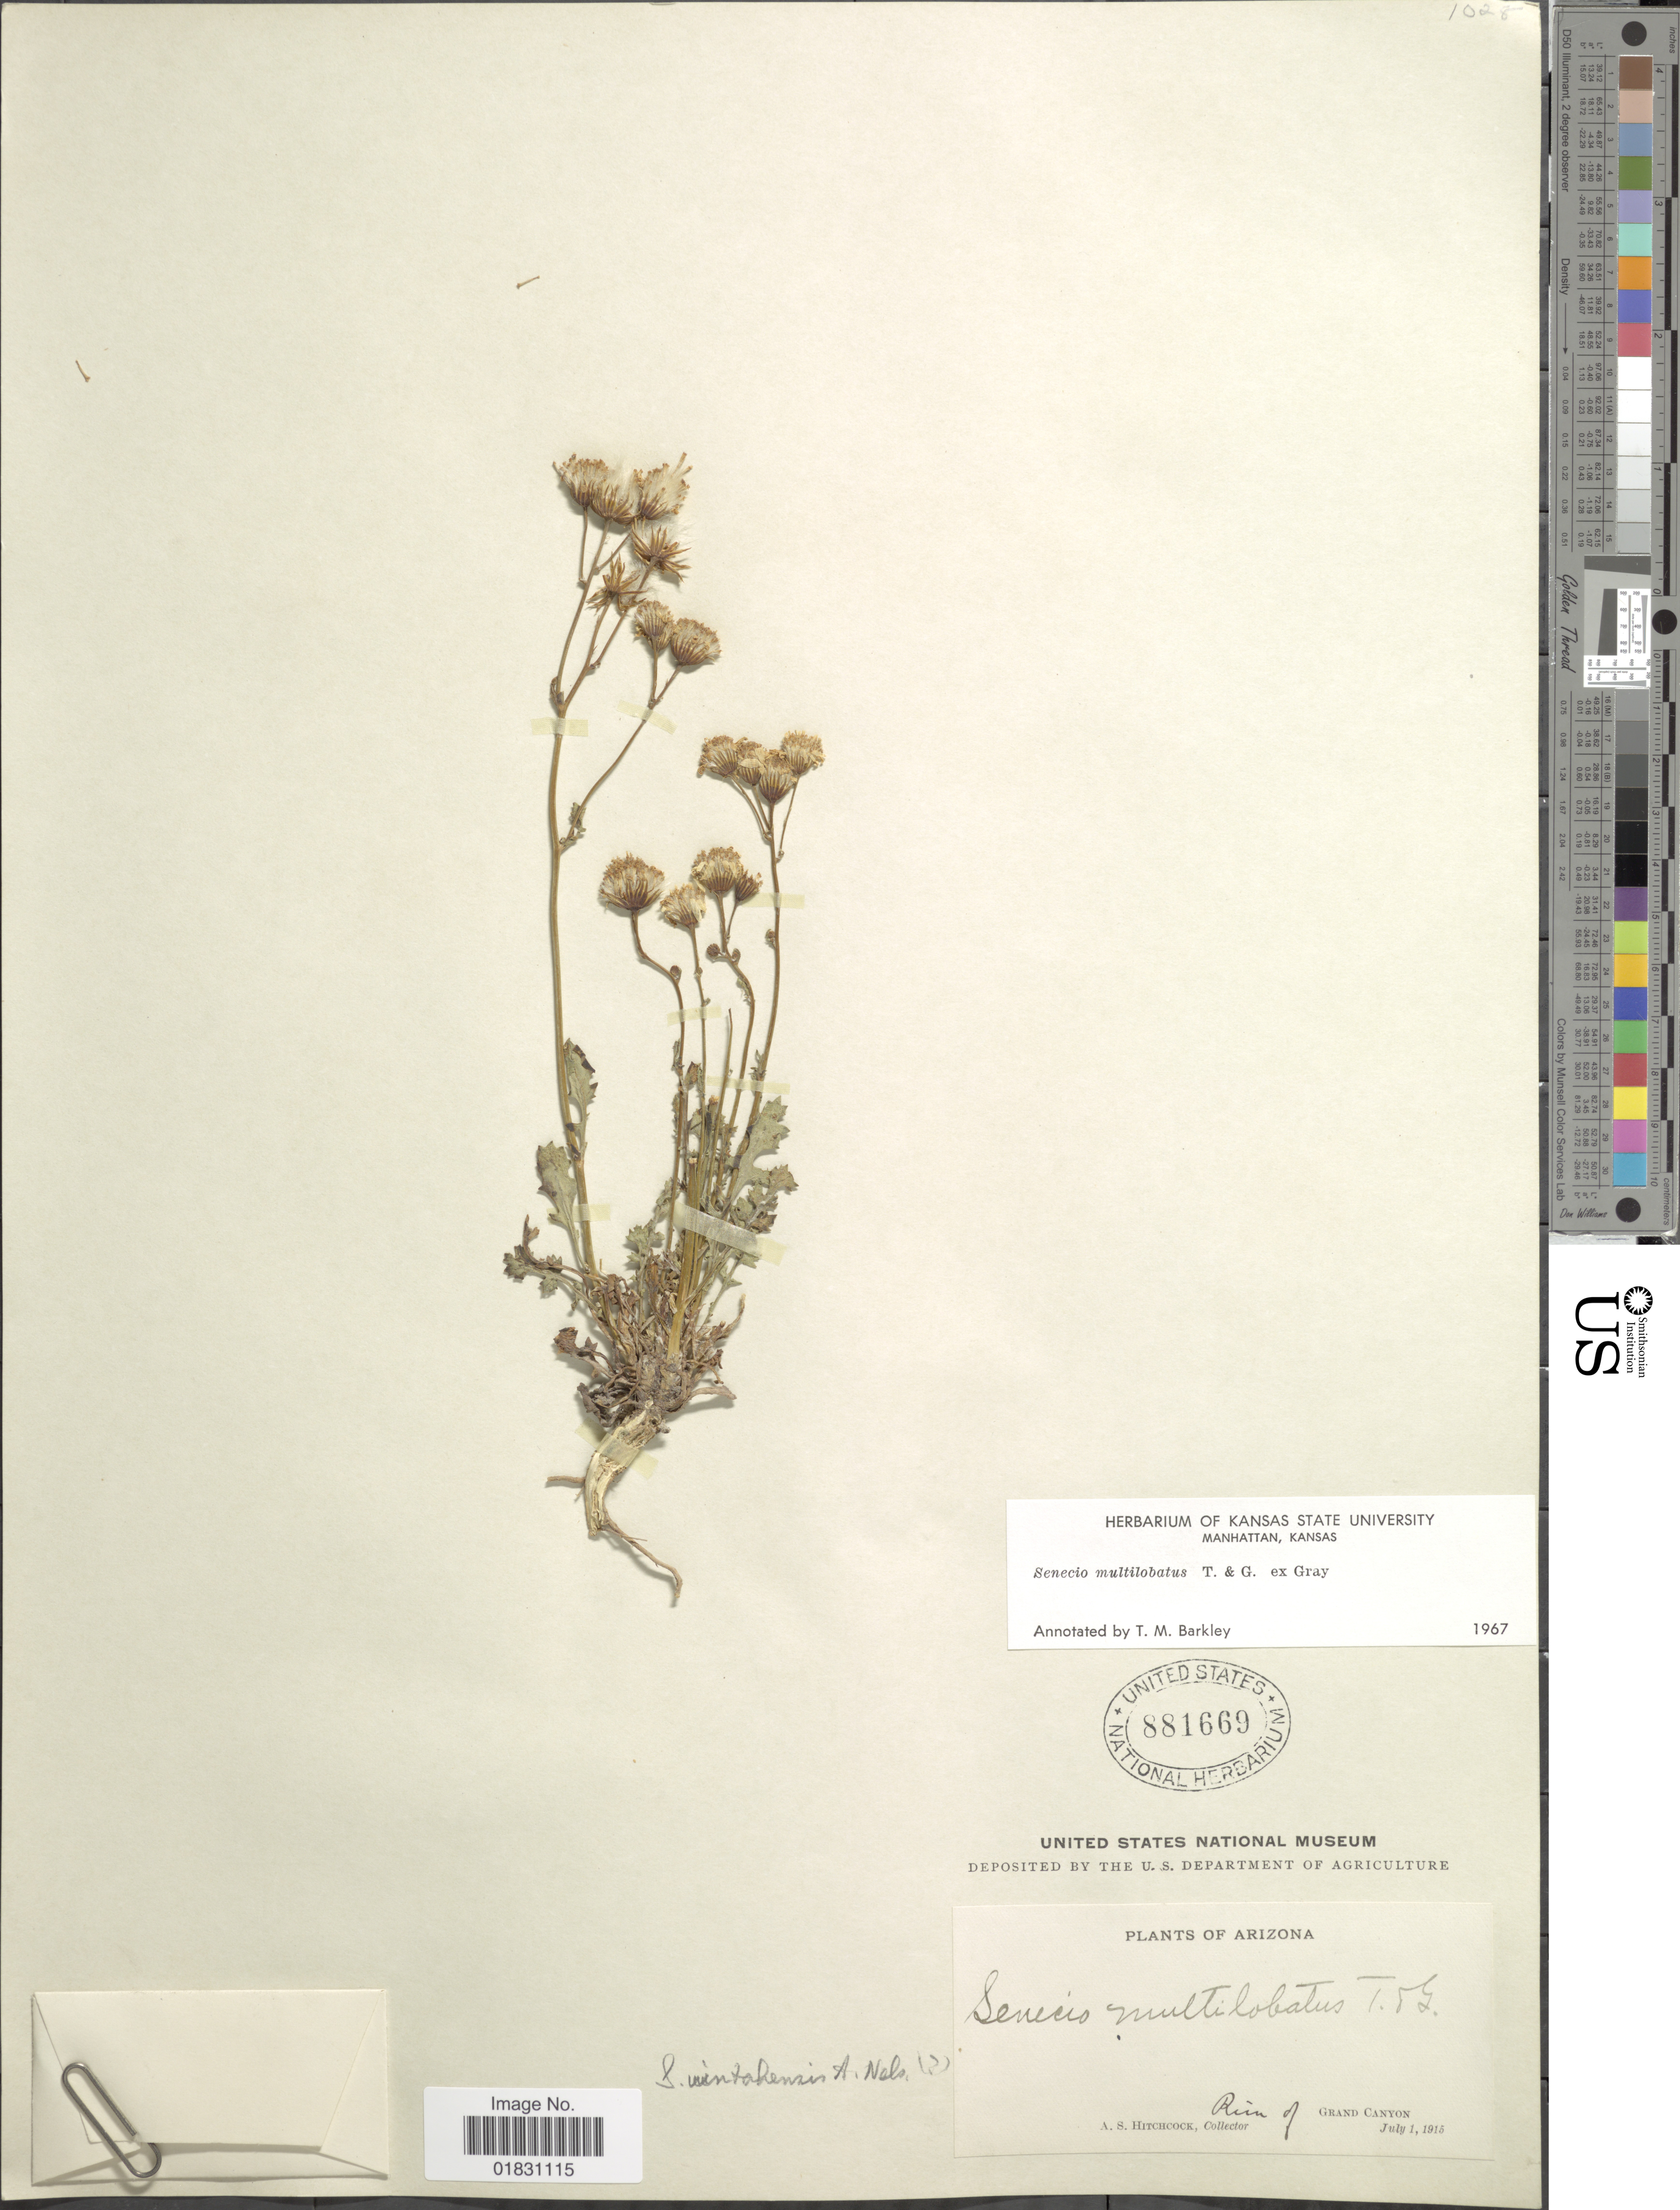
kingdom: Plantae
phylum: Tracheophyta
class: Magnoliopsida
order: Asterales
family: Asteraceae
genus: Packera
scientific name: Packera multilobata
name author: (Torr. & A. Gray) W.A. Weber & Á. Löve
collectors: A. S. Hitchcock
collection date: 1915-07-01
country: United States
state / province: Arizona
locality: Ruin of Grand Canyon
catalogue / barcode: US 881669